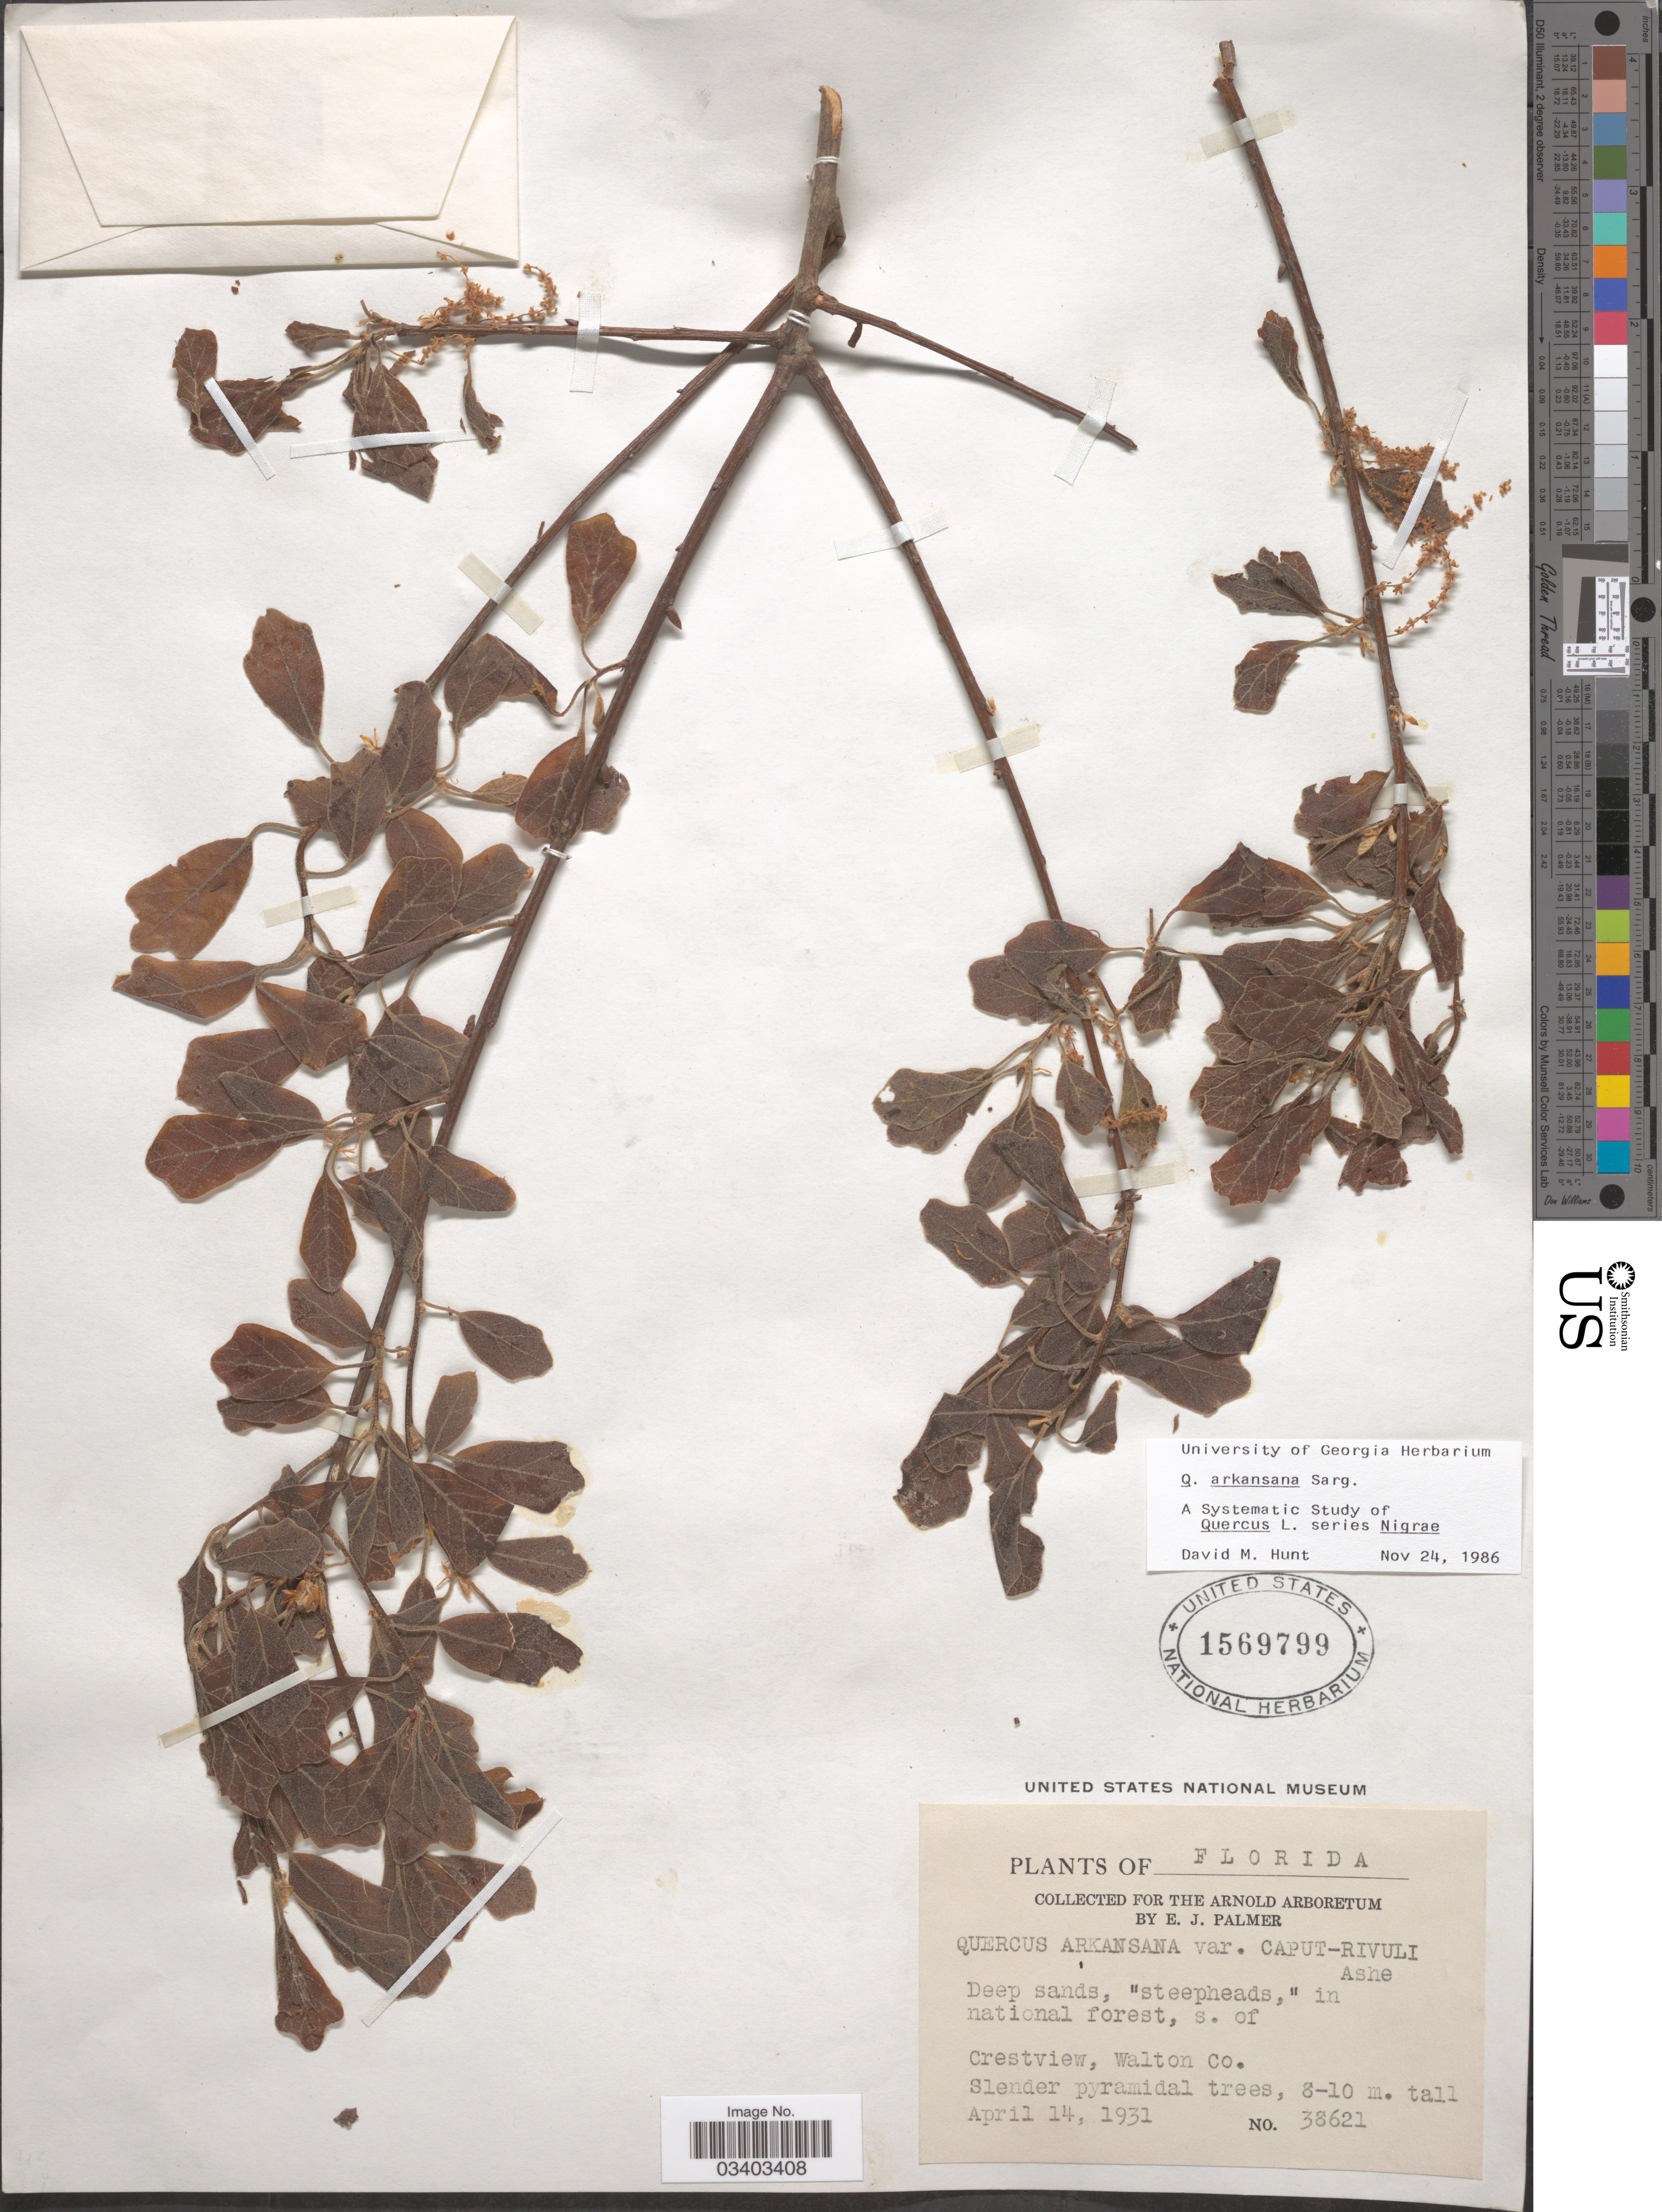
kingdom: Plantae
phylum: Tracheophyta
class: Magnoliopsida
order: Fagales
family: Fagaceae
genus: Quercus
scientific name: Quercus breviloba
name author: (Torr.) Sarg.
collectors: E. J. Palmer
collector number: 38621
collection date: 1931-04-14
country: United States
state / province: Florida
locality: In national forest, s. of Crestview, Walton Co.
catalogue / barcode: US 1569799